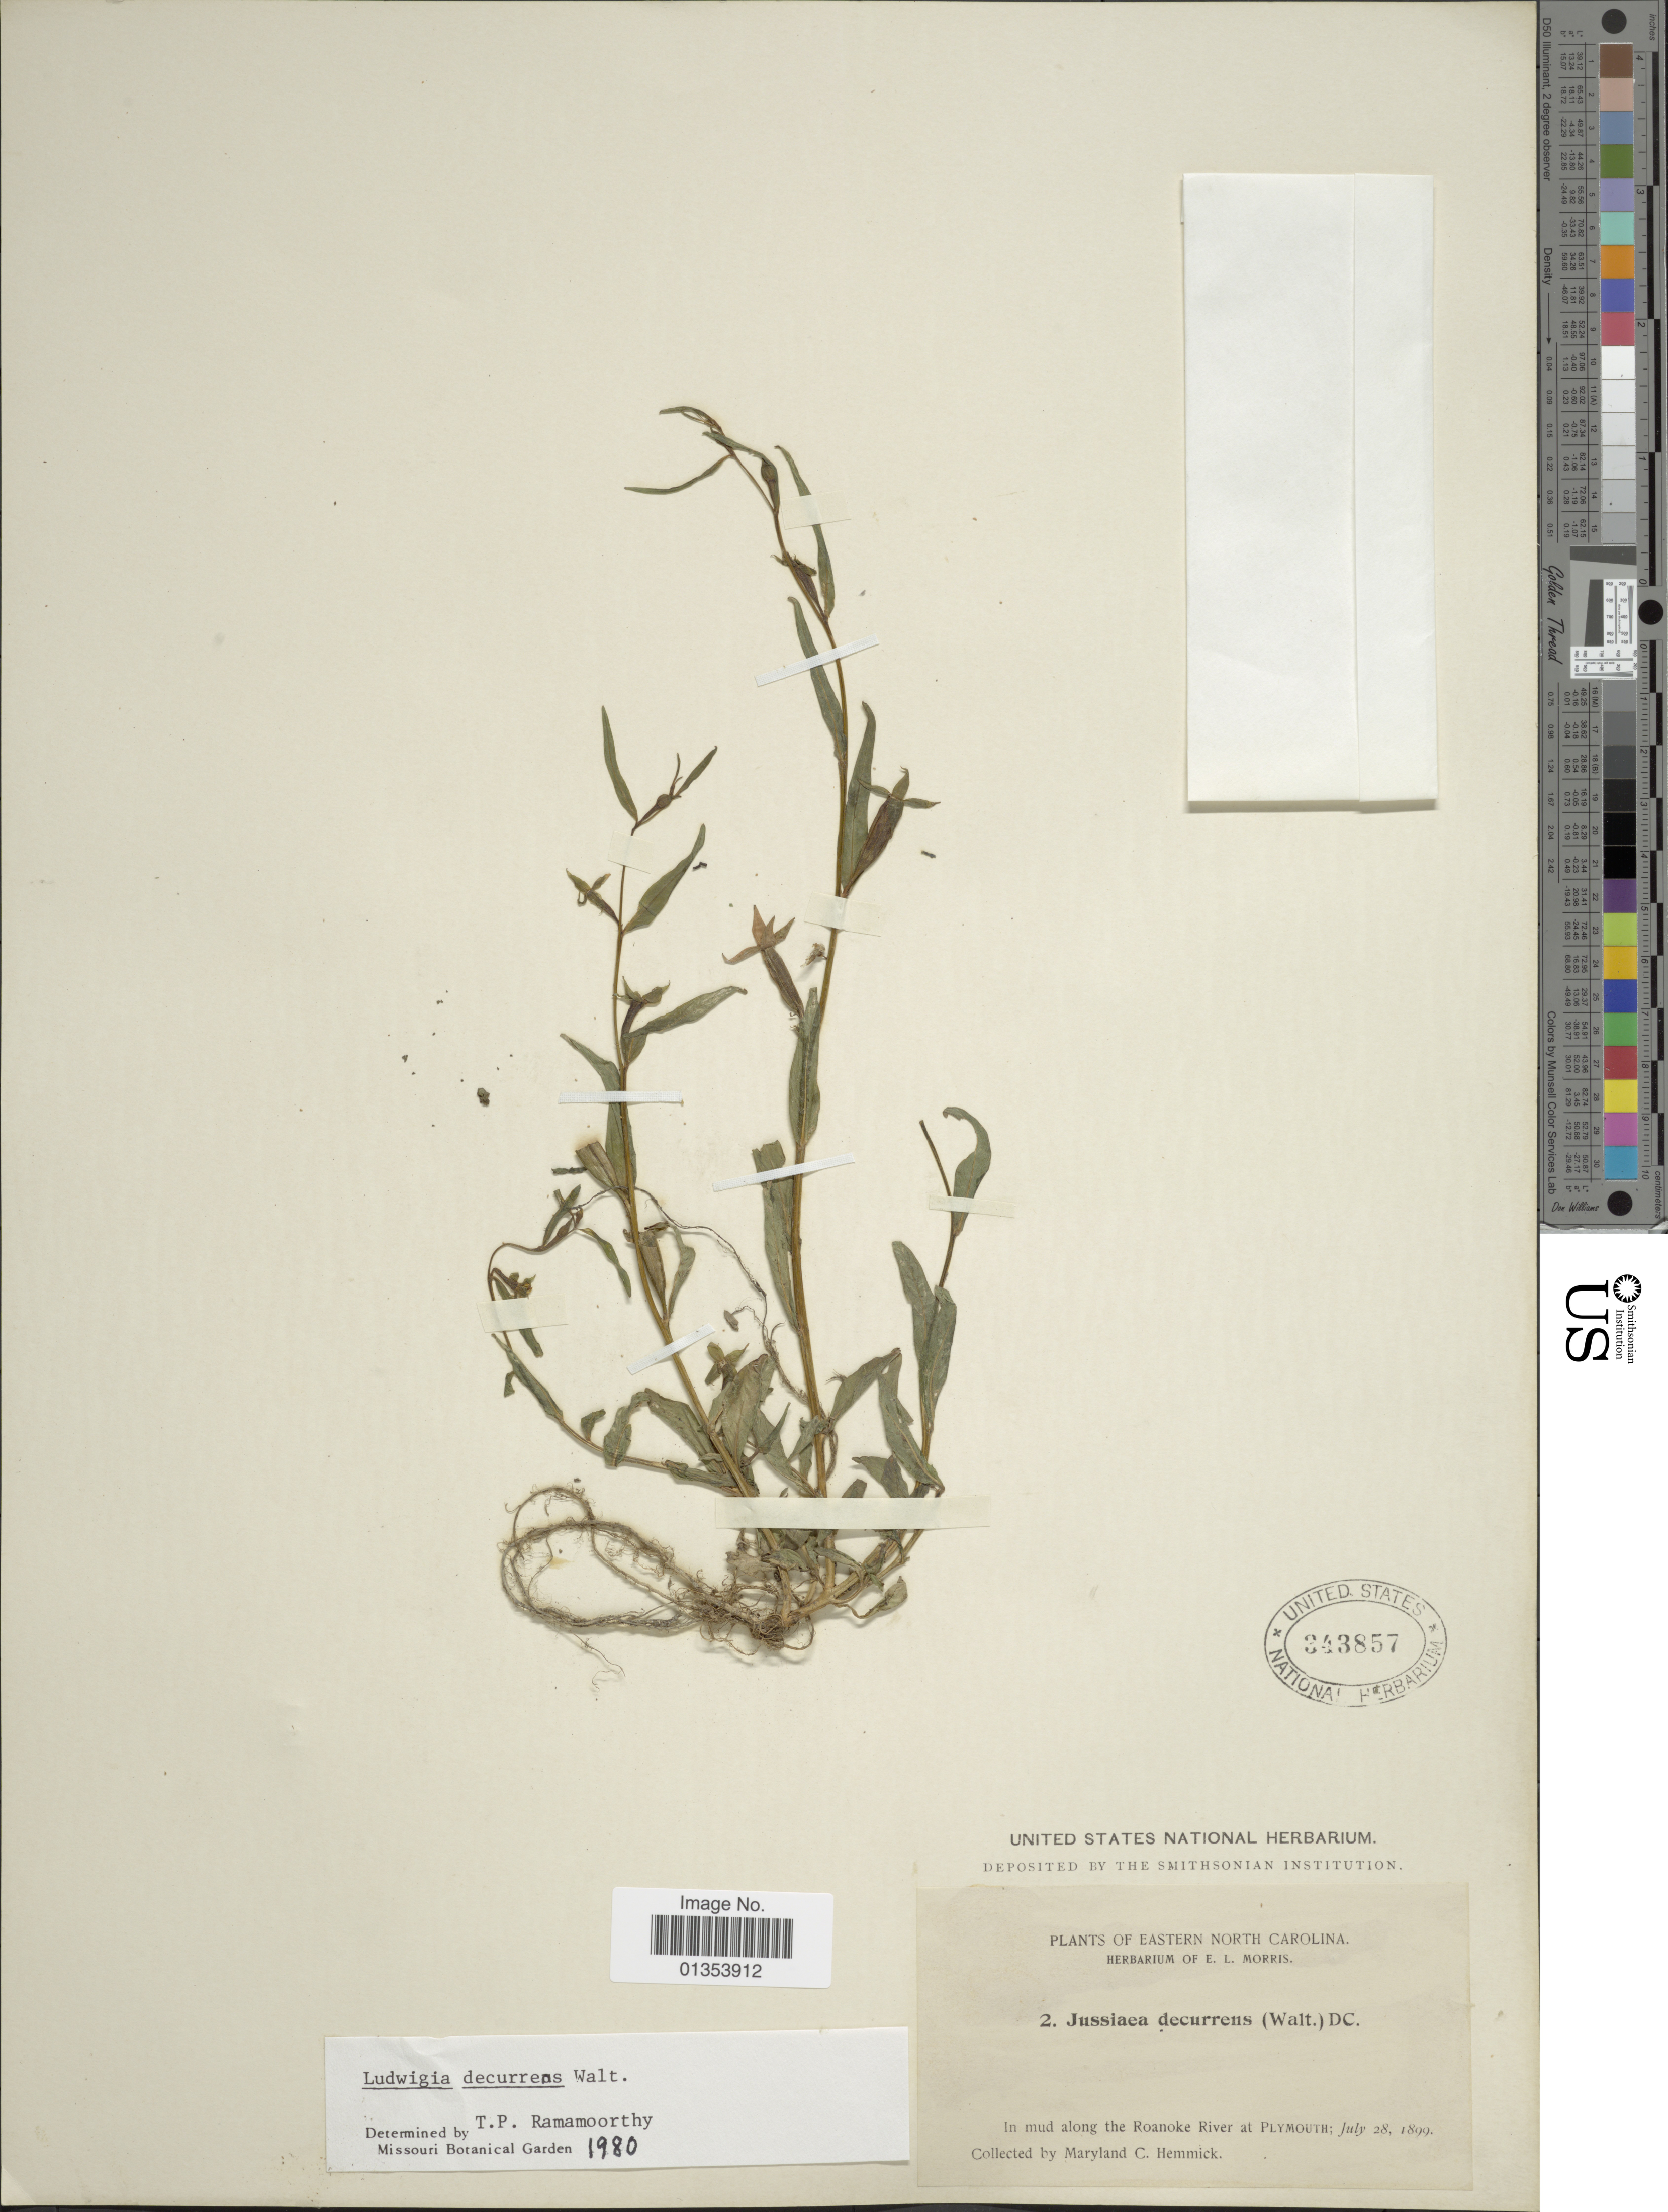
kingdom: Plantae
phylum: Tracheophyta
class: Magnoliopsida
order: Myrtales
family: Onagraceae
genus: Ludwigia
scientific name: Ludwigia decurrens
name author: Walter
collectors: M. Hemmick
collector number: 2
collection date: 1899-07-28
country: United States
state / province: North Carolina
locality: Eastern North Carolina, along the Roanoke River at Plymouth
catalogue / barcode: US 343857